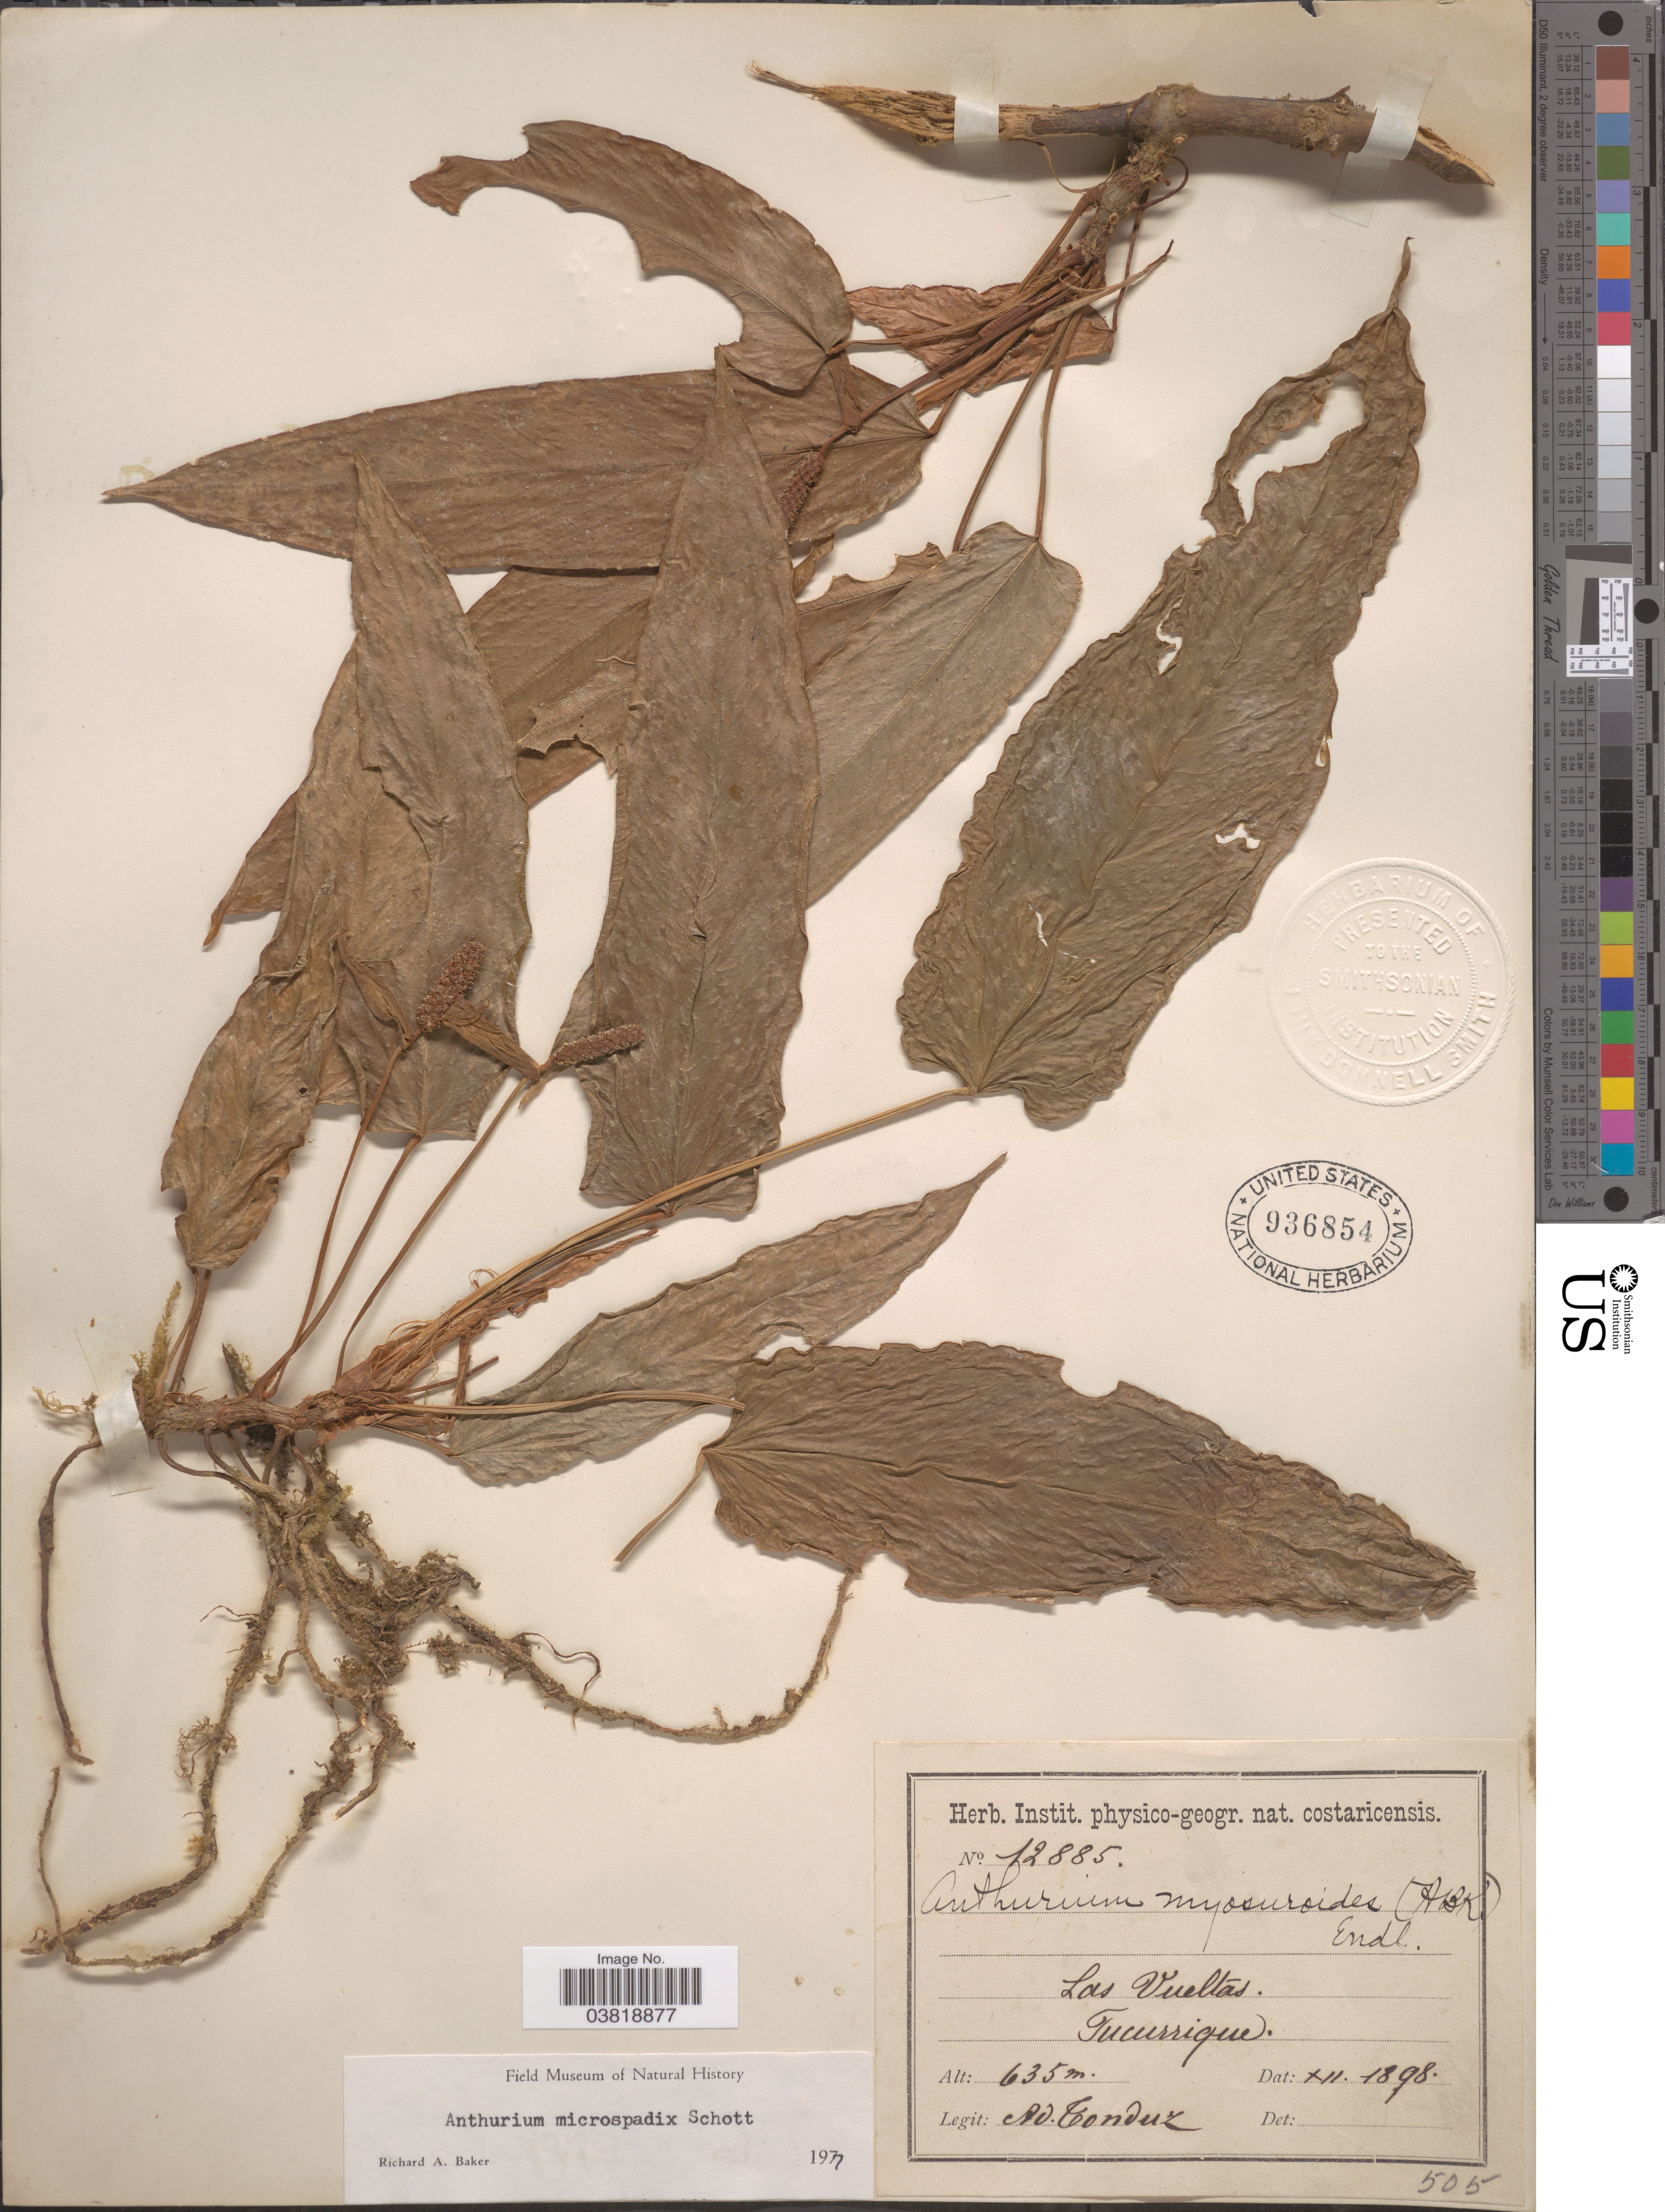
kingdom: Plantae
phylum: Tracheophyta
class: Liliopsida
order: Alismatales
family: Araceae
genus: Anthurium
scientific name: Anthurium microspadix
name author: Schott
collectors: A. Tonduz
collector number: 505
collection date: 1898-12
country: Costa Rica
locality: Las Vueltas. Tucurrique.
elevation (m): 635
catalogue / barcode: US 936854